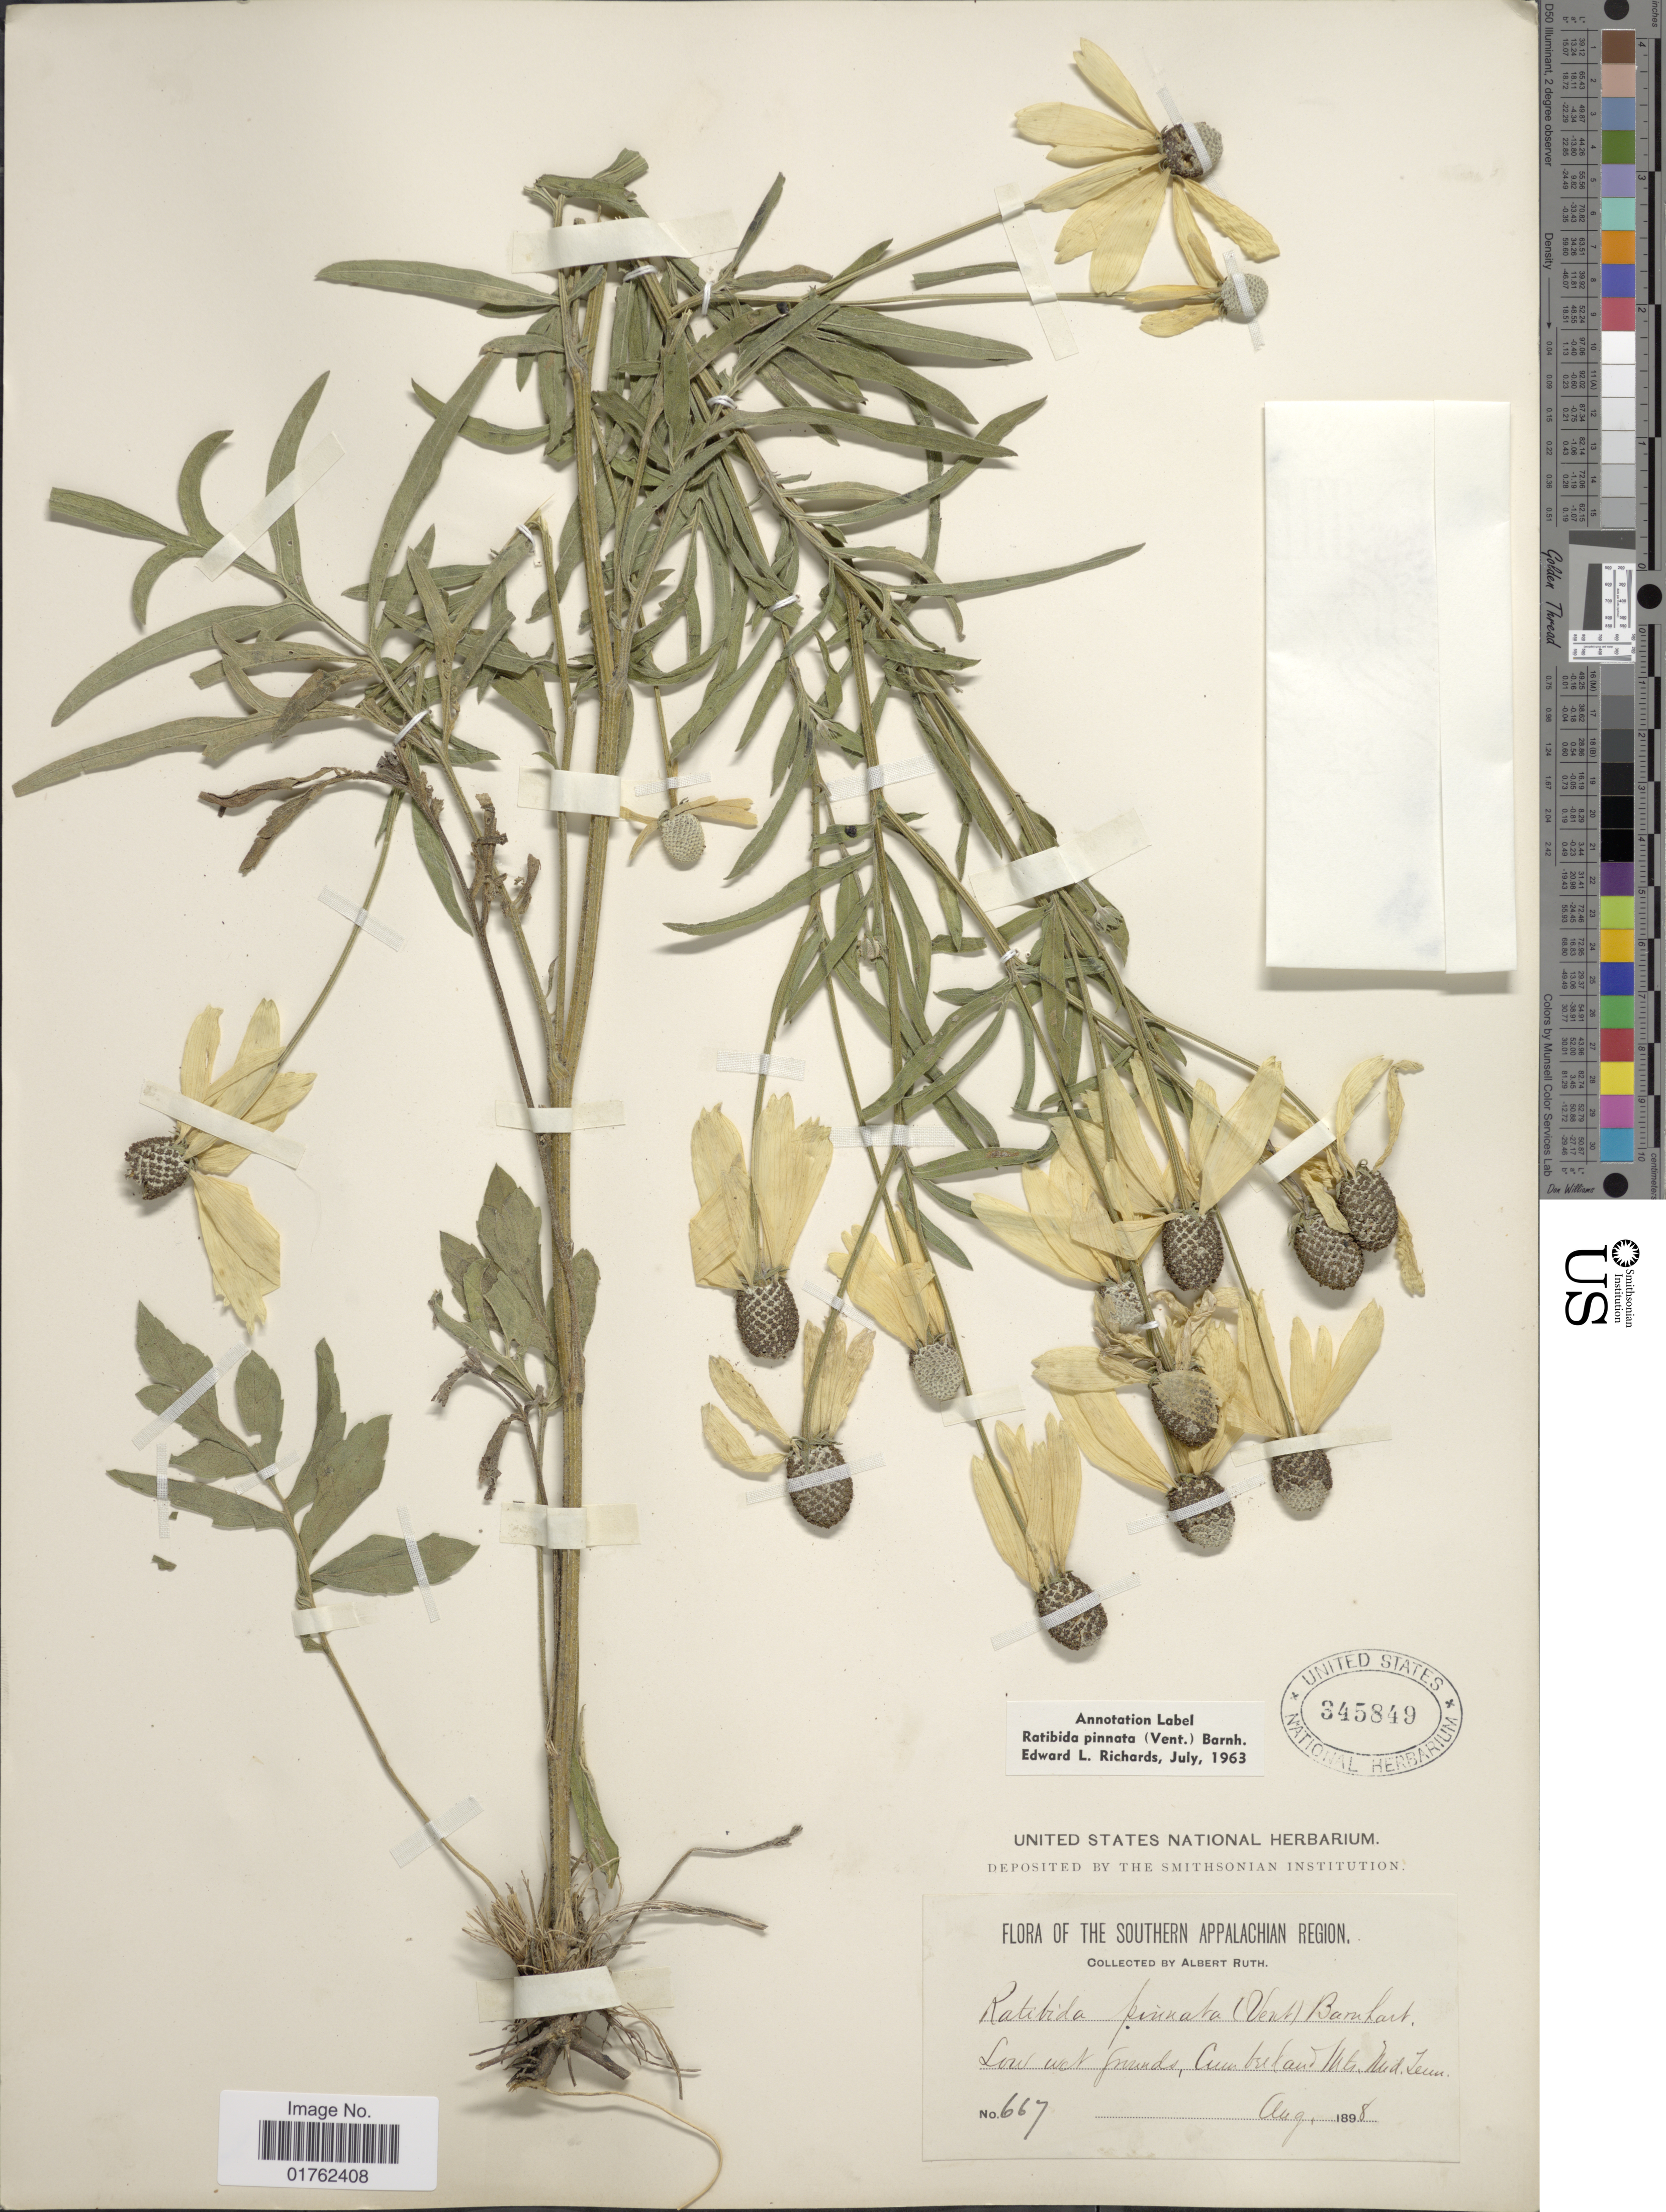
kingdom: Plantae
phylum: Tracheophyta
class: Magnoliopsida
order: Asterales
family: Asteraceae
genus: Ratibida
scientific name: Ratibida pinnata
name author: (Vent.) Barnhart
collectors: A. Ruth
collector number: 667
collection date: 1898-08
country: United States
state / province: Tennessee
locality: Southern Appalachian Region. Cumbreland Mts., Mid. Tenn.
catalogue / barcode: US 345849